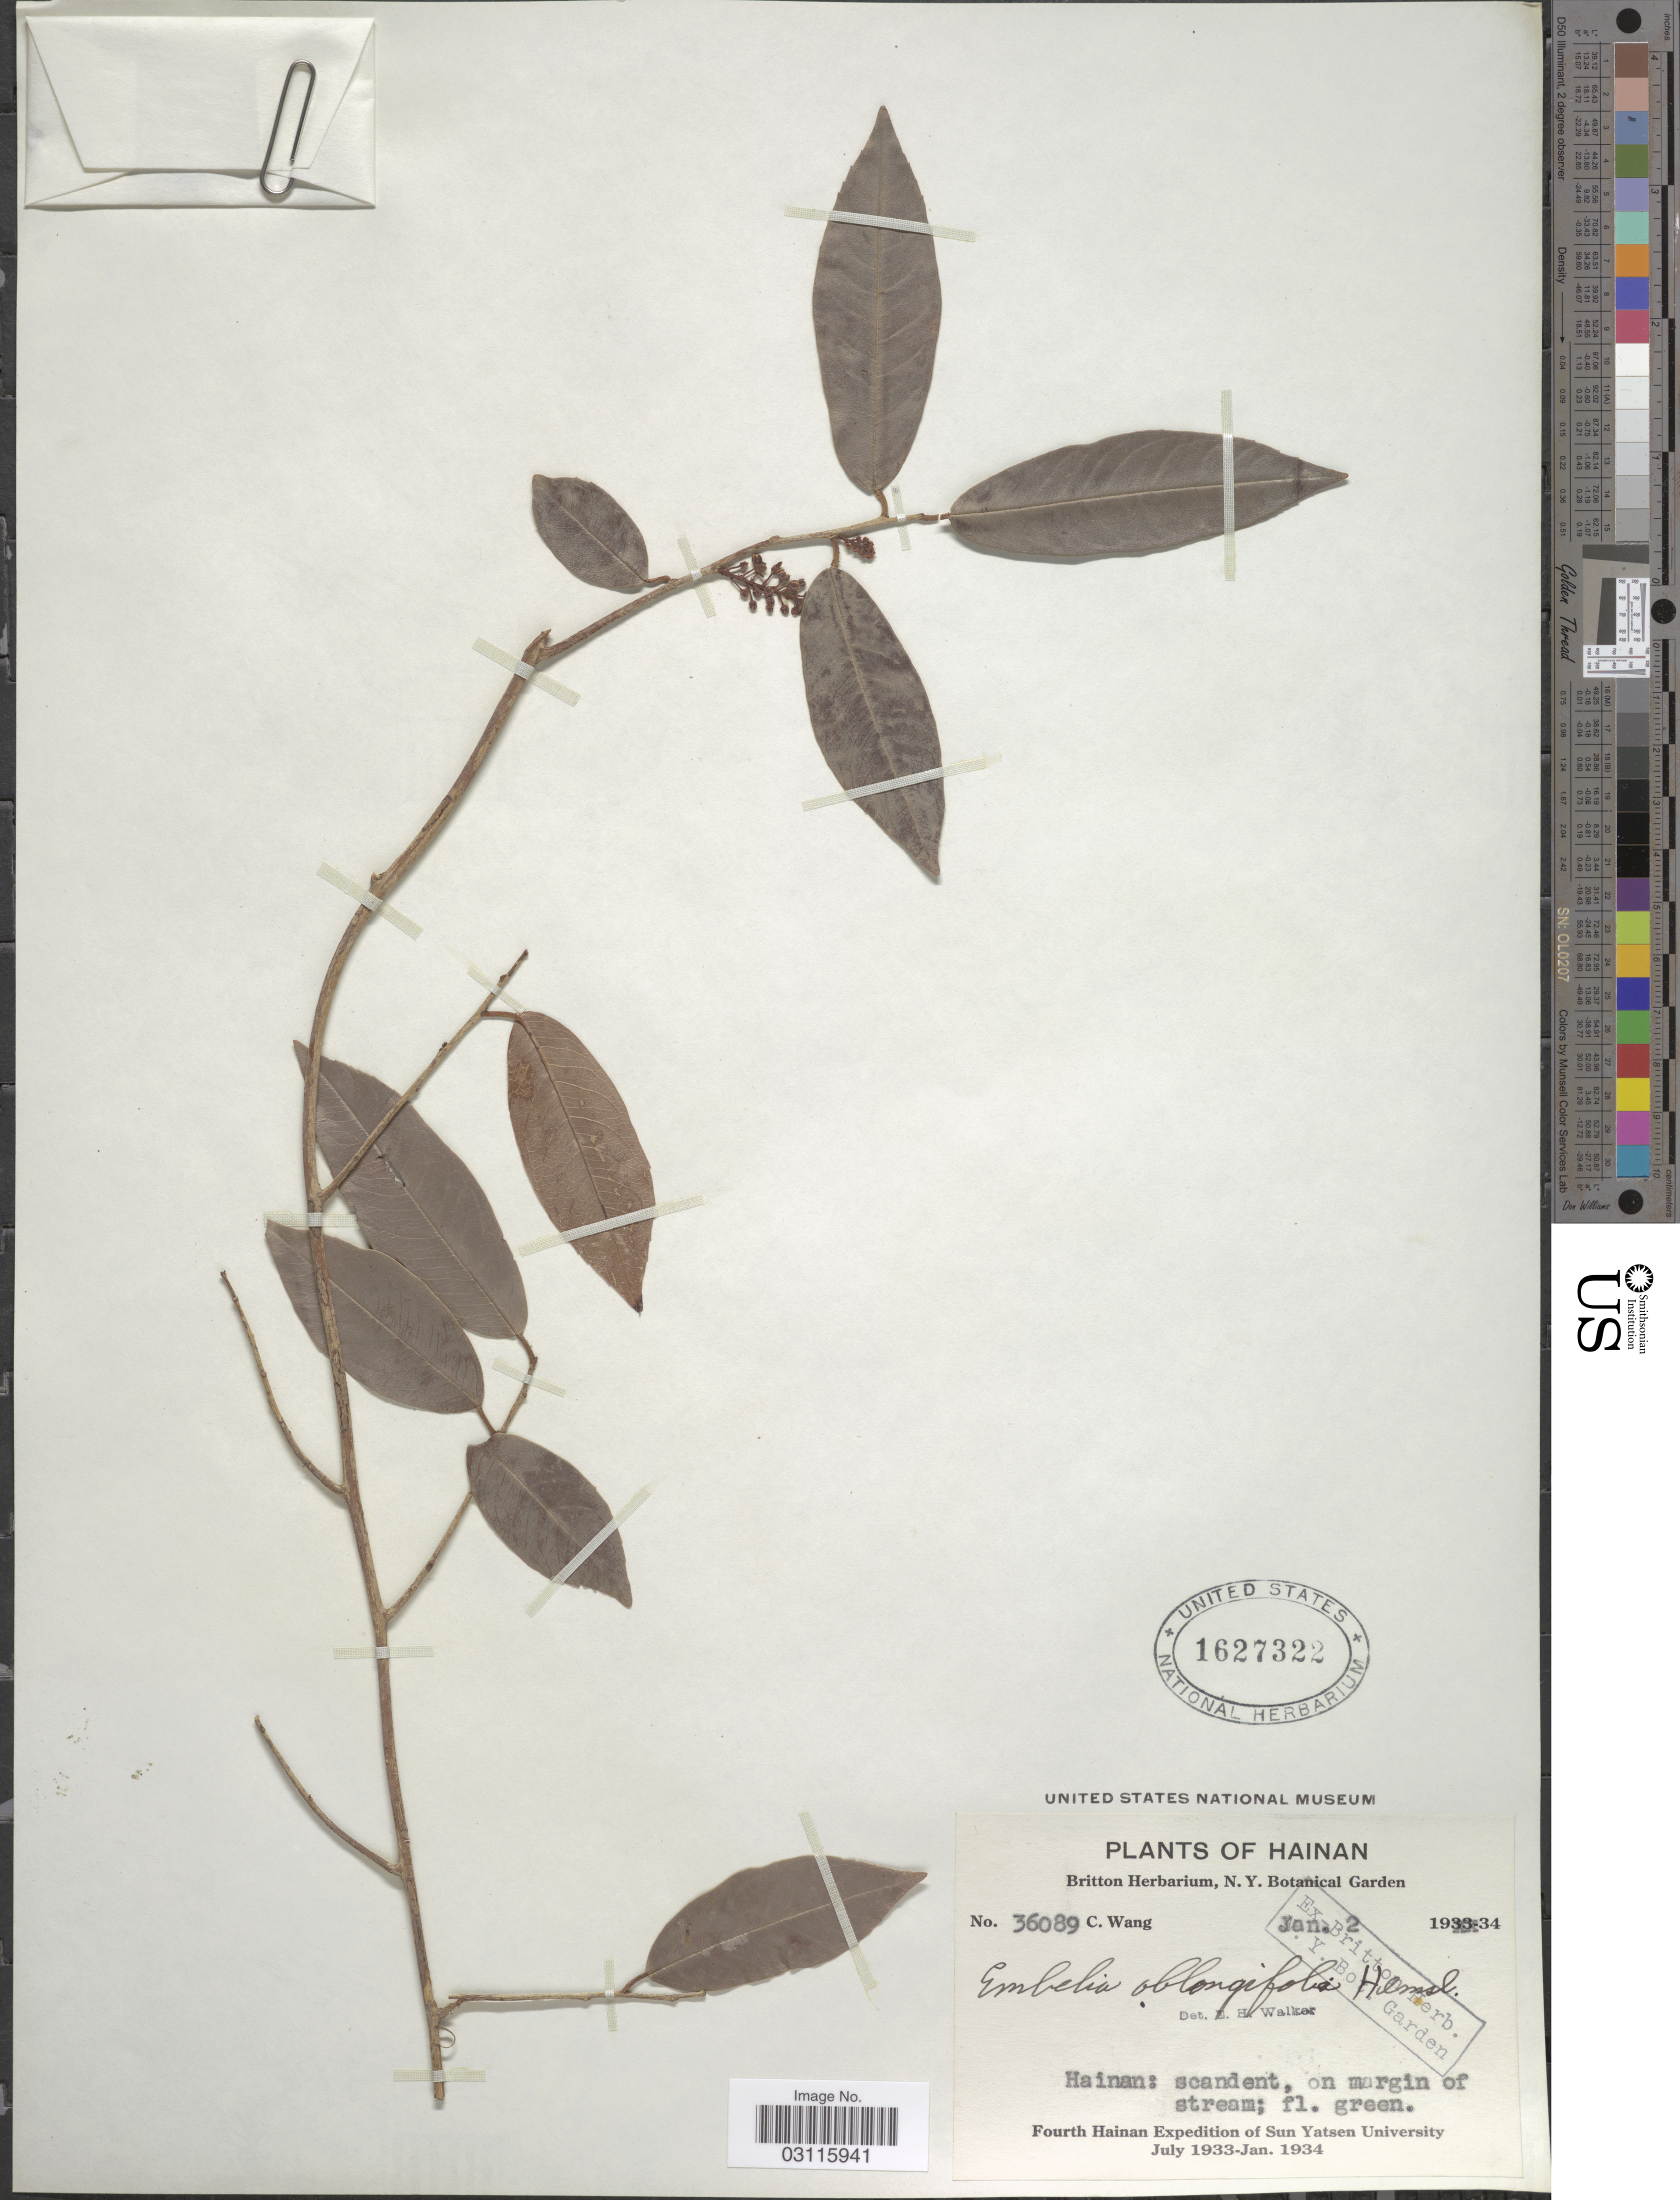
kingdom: Plantae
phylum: Tracheophyta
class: Magnoliopsida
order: Ericales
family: Primulaceae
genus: Embelia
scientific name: Embelia oblongifolia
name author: Hemsl.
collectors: C. Wang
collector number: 36089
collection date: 1934-01-02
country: China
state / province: Hainan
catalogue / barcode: US 1627322